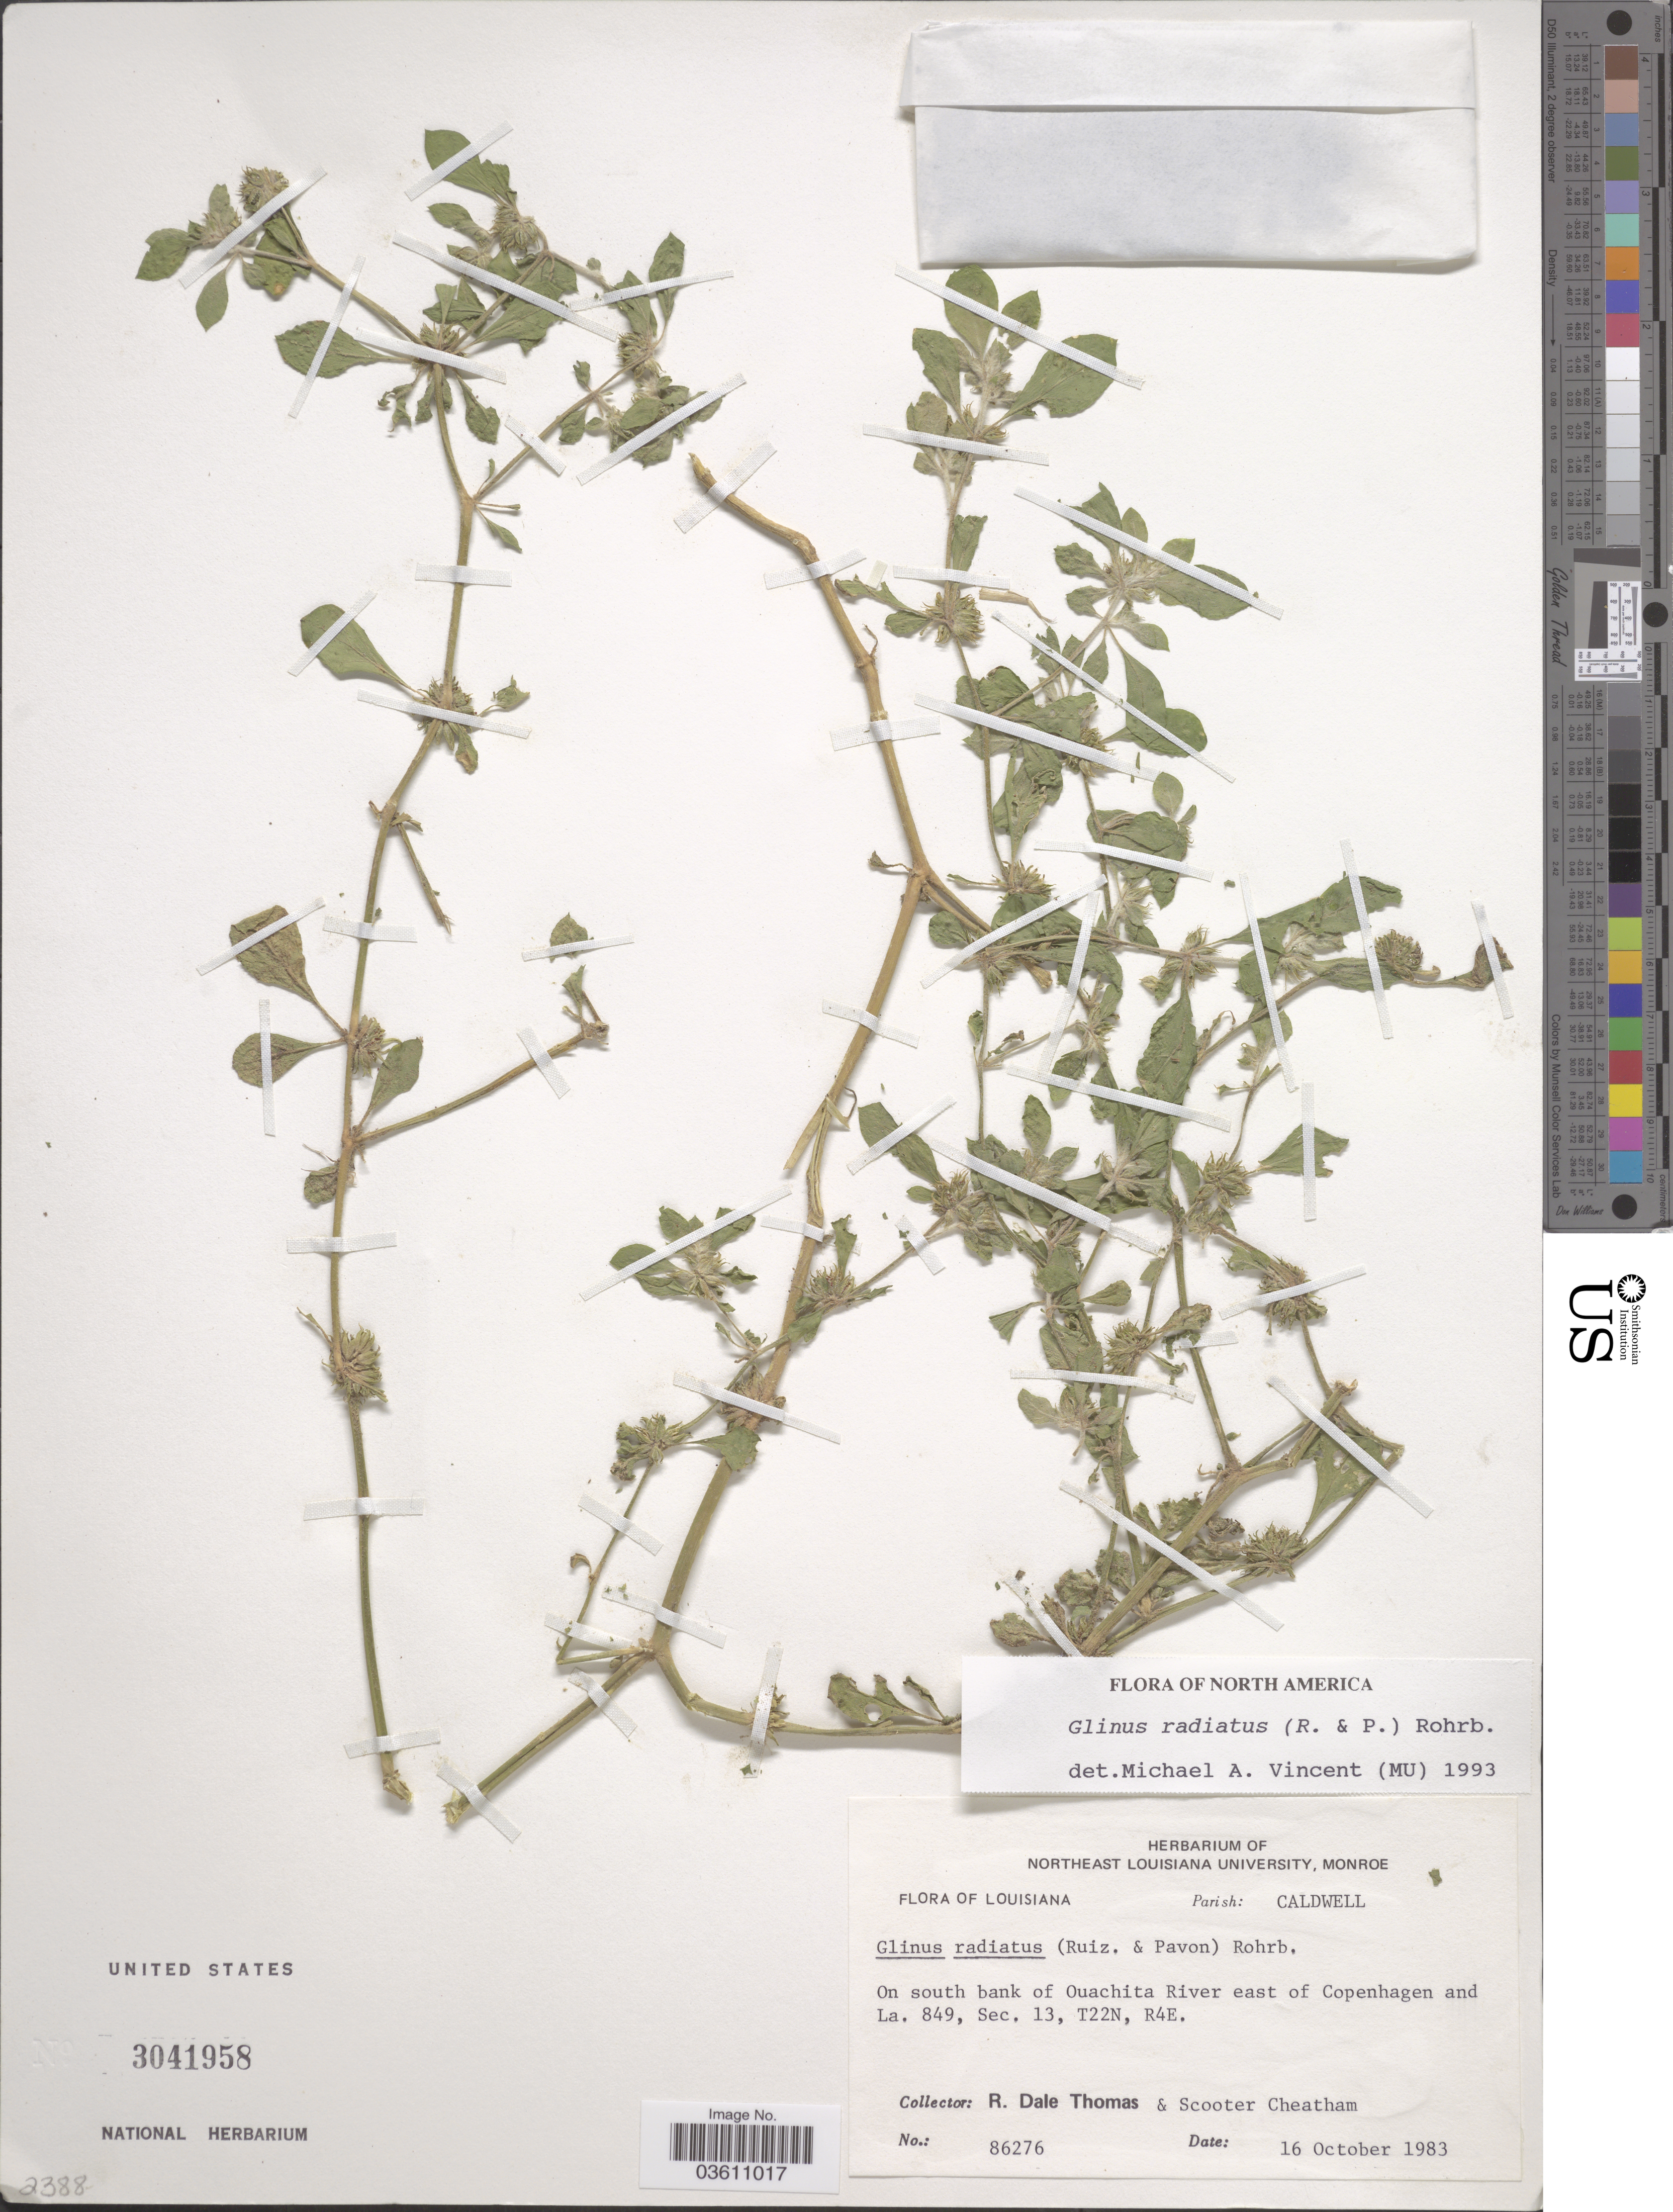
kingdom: Plantae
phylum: Tracheophyta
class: Magnoliopsida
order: Caryophyllales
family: Molluginaceae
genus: Glinus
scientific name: Glinus radiatus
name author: (Ruiz & Pav.) Rohrb.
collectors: R. Thomas & S. Cheatham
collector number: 86276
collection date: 1983-10-16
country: United States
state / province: Louisiana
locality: Parish: Caldwell. On south bank of Ouachita River east of Copenhagen and La. 849, Sec. 13, T22N, R4E.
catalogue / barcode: US 3041958